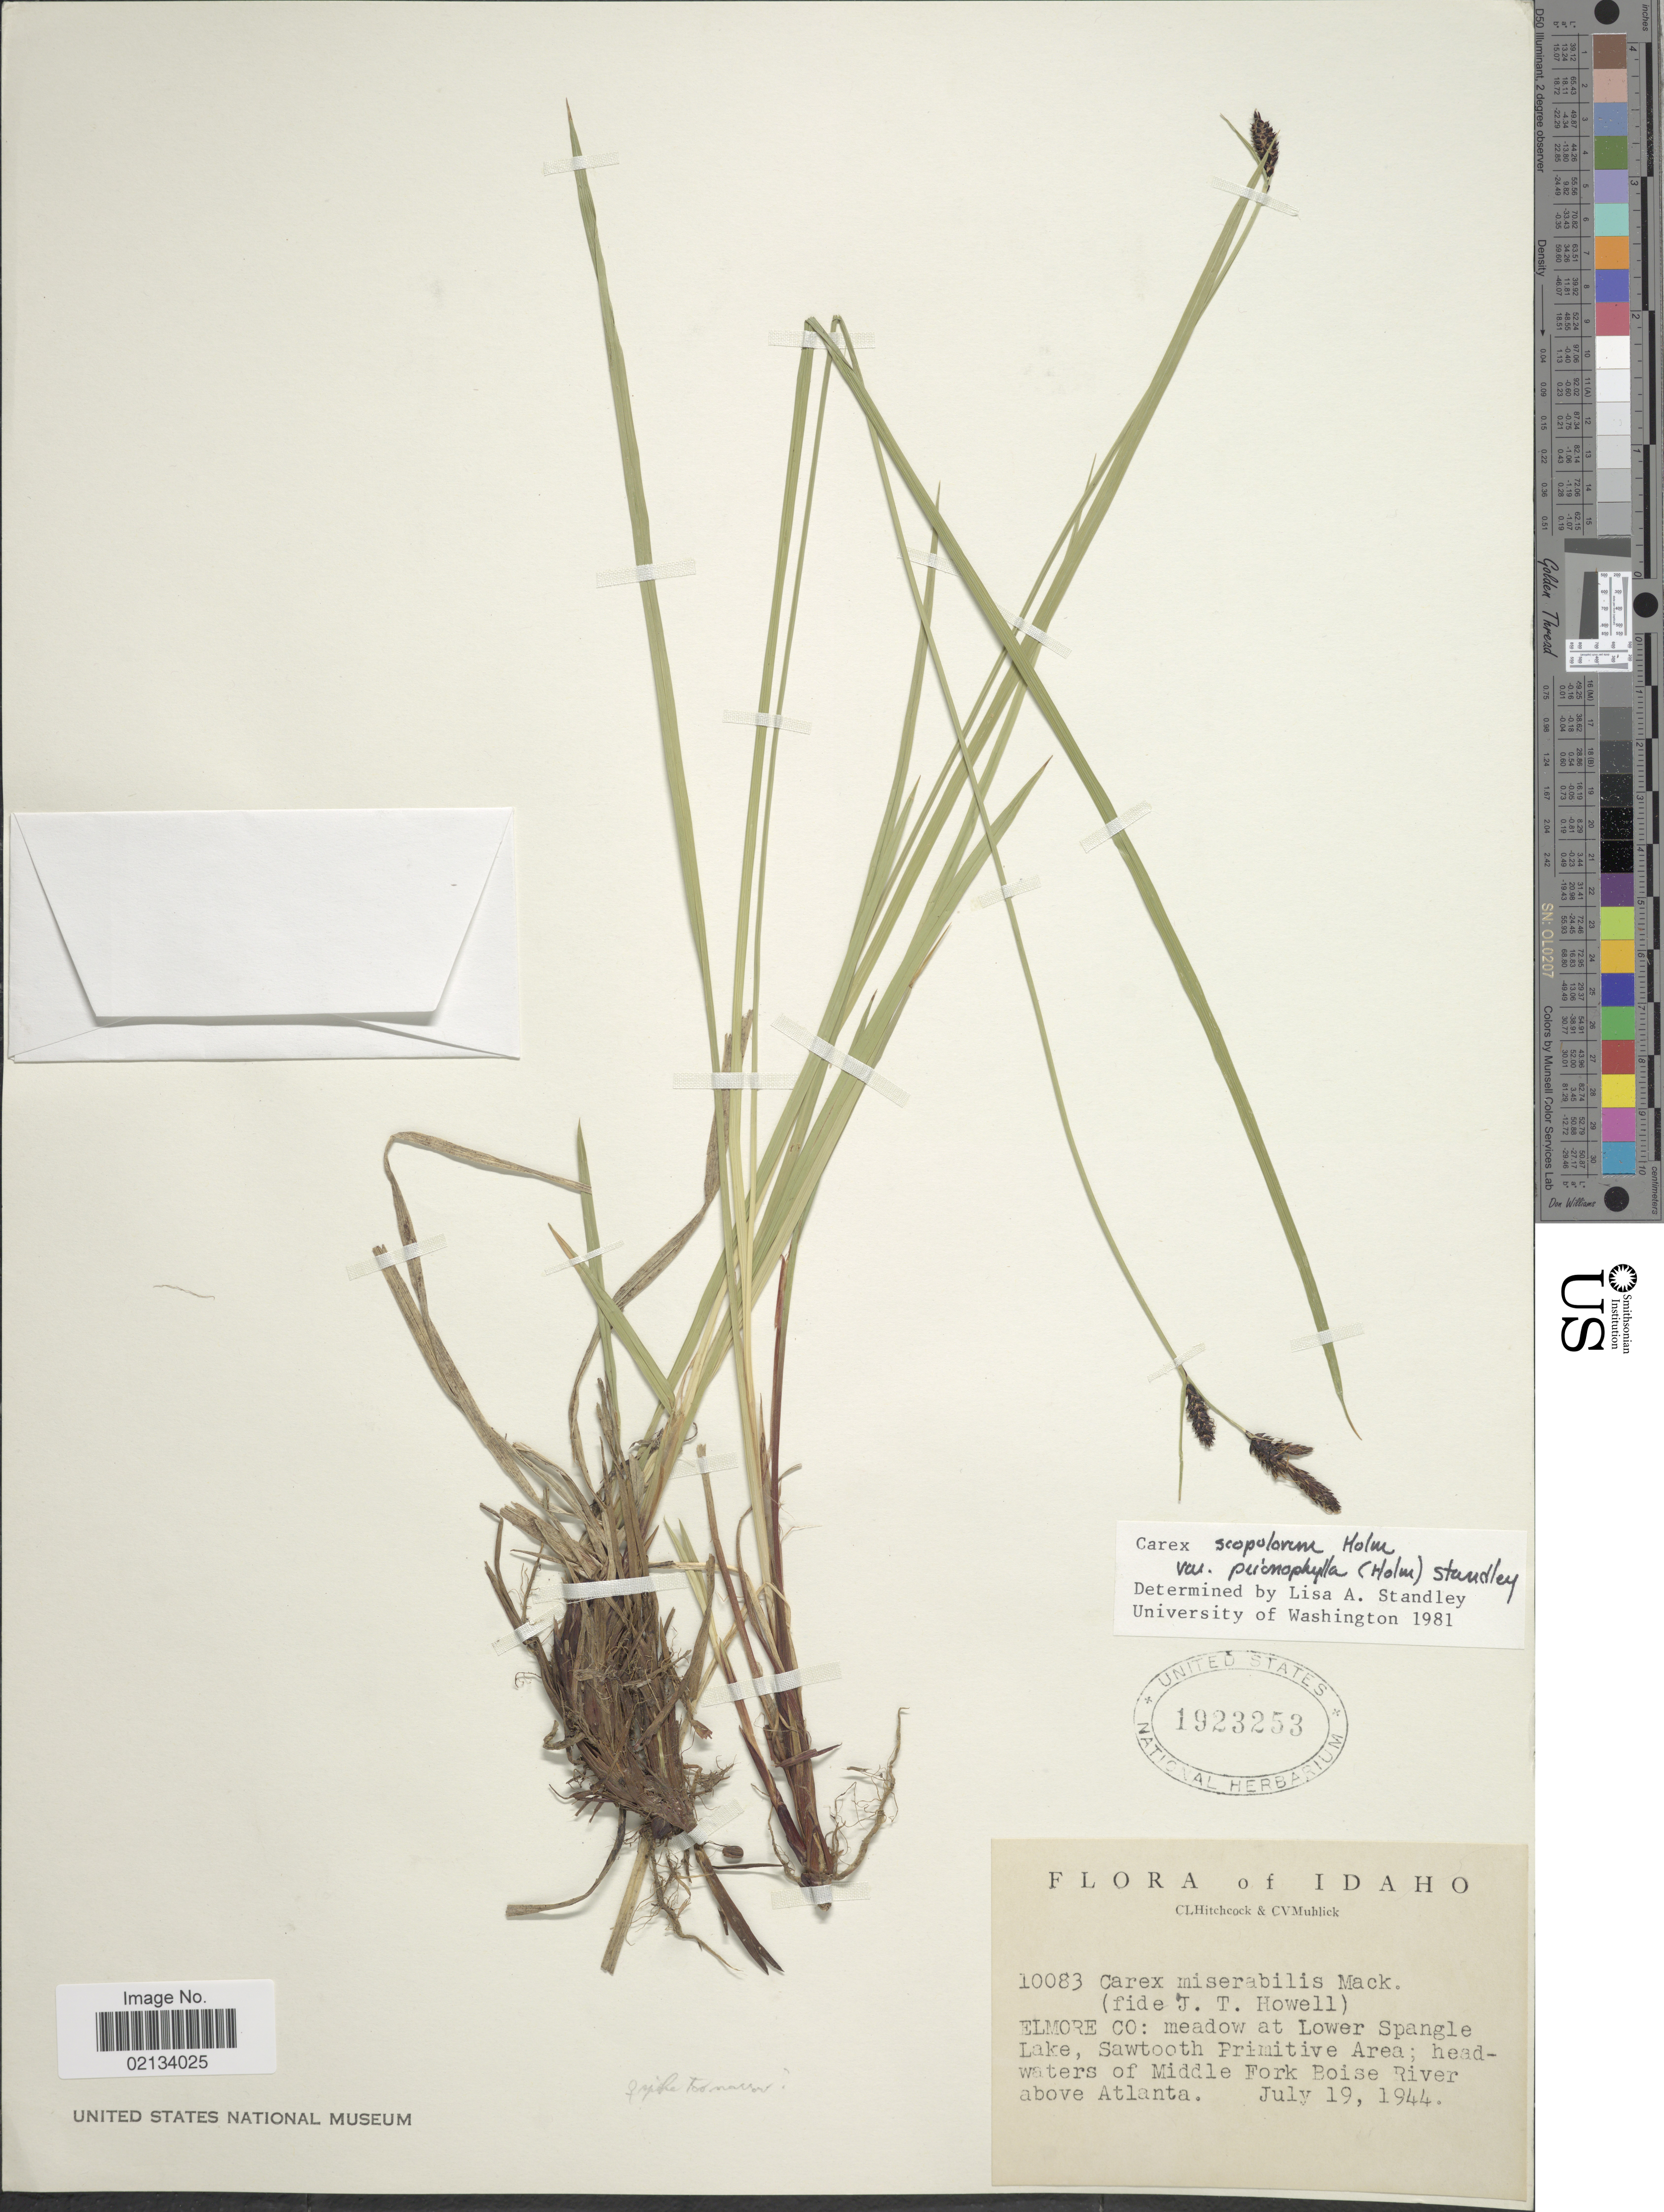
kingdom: Plantae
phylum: Tracheophyta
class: Liliopsida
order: Poales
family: Cyperaceae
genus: Carex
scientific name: Carex scopulorum var. scopulorum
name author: Holm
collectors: C. L. Hitchcock & C. V. Muhlick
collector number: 10083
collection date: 1944-07-19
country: United States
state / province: Idaho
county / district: Elmore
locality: meadow at Lower Spangle Lake, Sawtooth Primitive Area; headwaters of Middle Fork Boise River above Atlanta.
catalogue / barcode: US 1923253